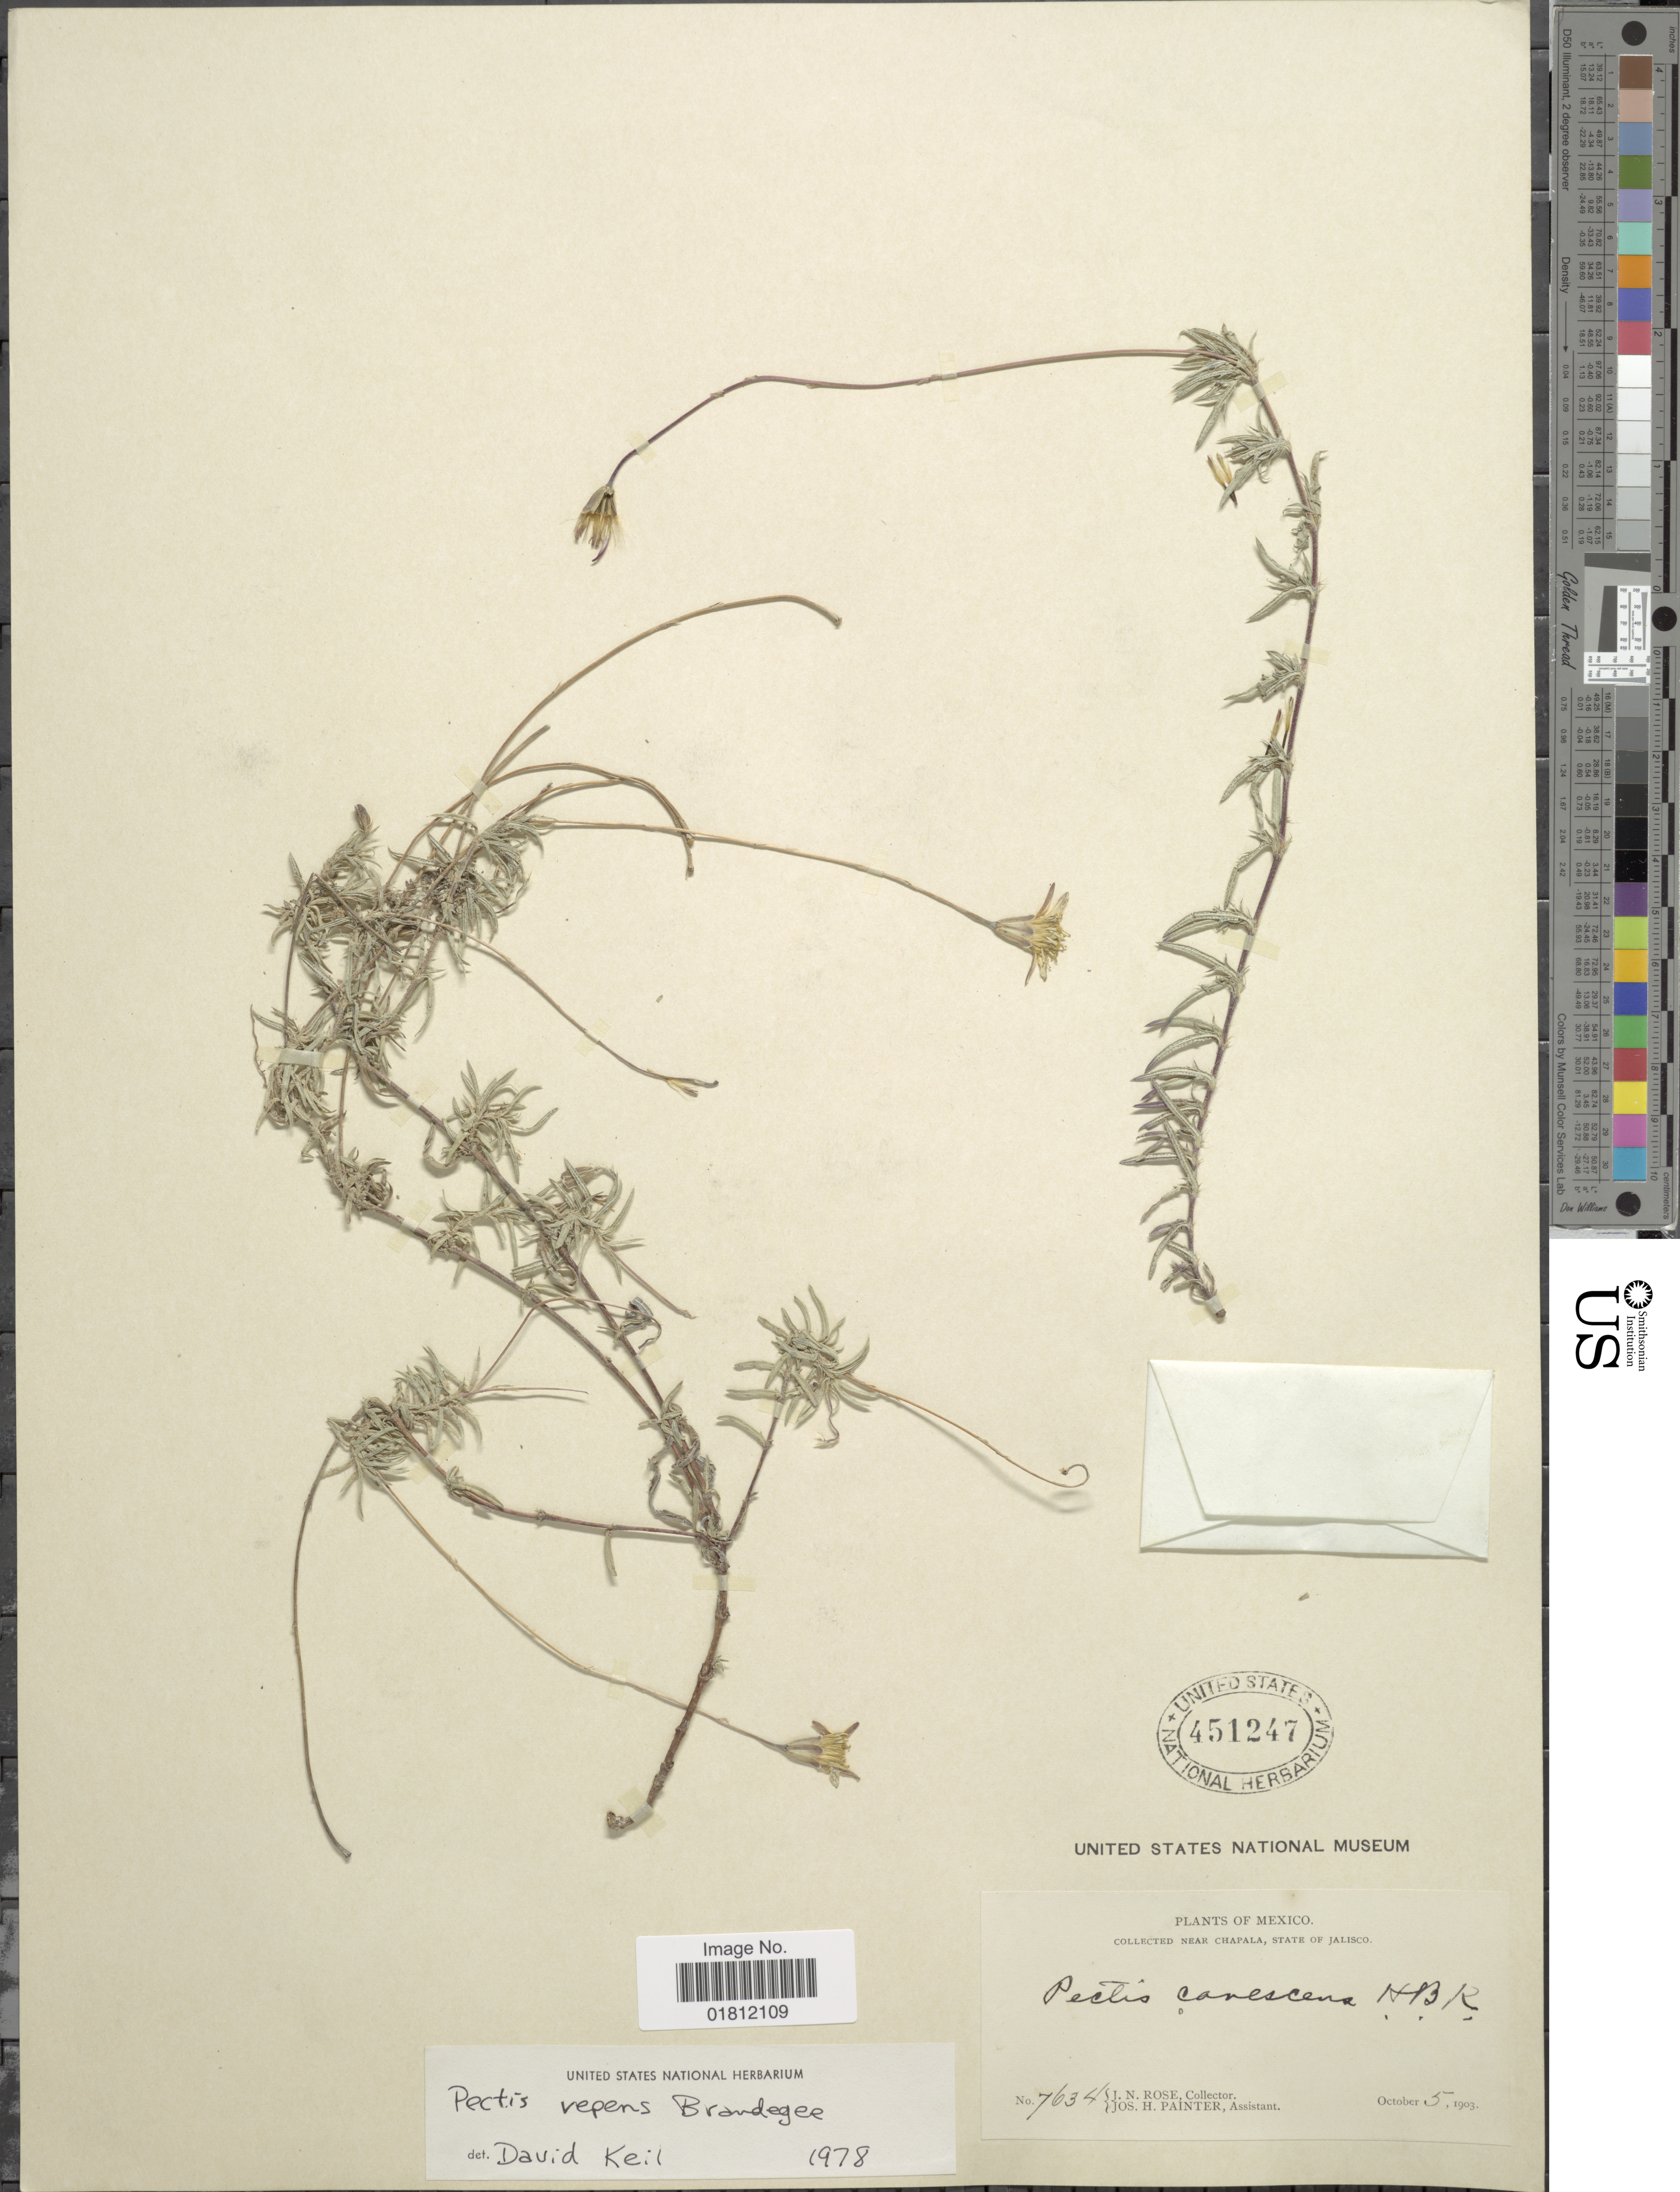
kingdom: Plantae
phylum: Tracheophyta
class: Magnoliopsida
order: Asterales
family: Asteraceae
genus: Pectis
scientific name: Pectis repens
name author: Brandegee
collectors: J. N. Rose & J. H. Painter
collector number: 7634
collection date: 1903-10-05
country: Mexico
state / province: Jalisco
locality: Near Chapala, State of Jalisco.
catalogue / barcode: US 451247